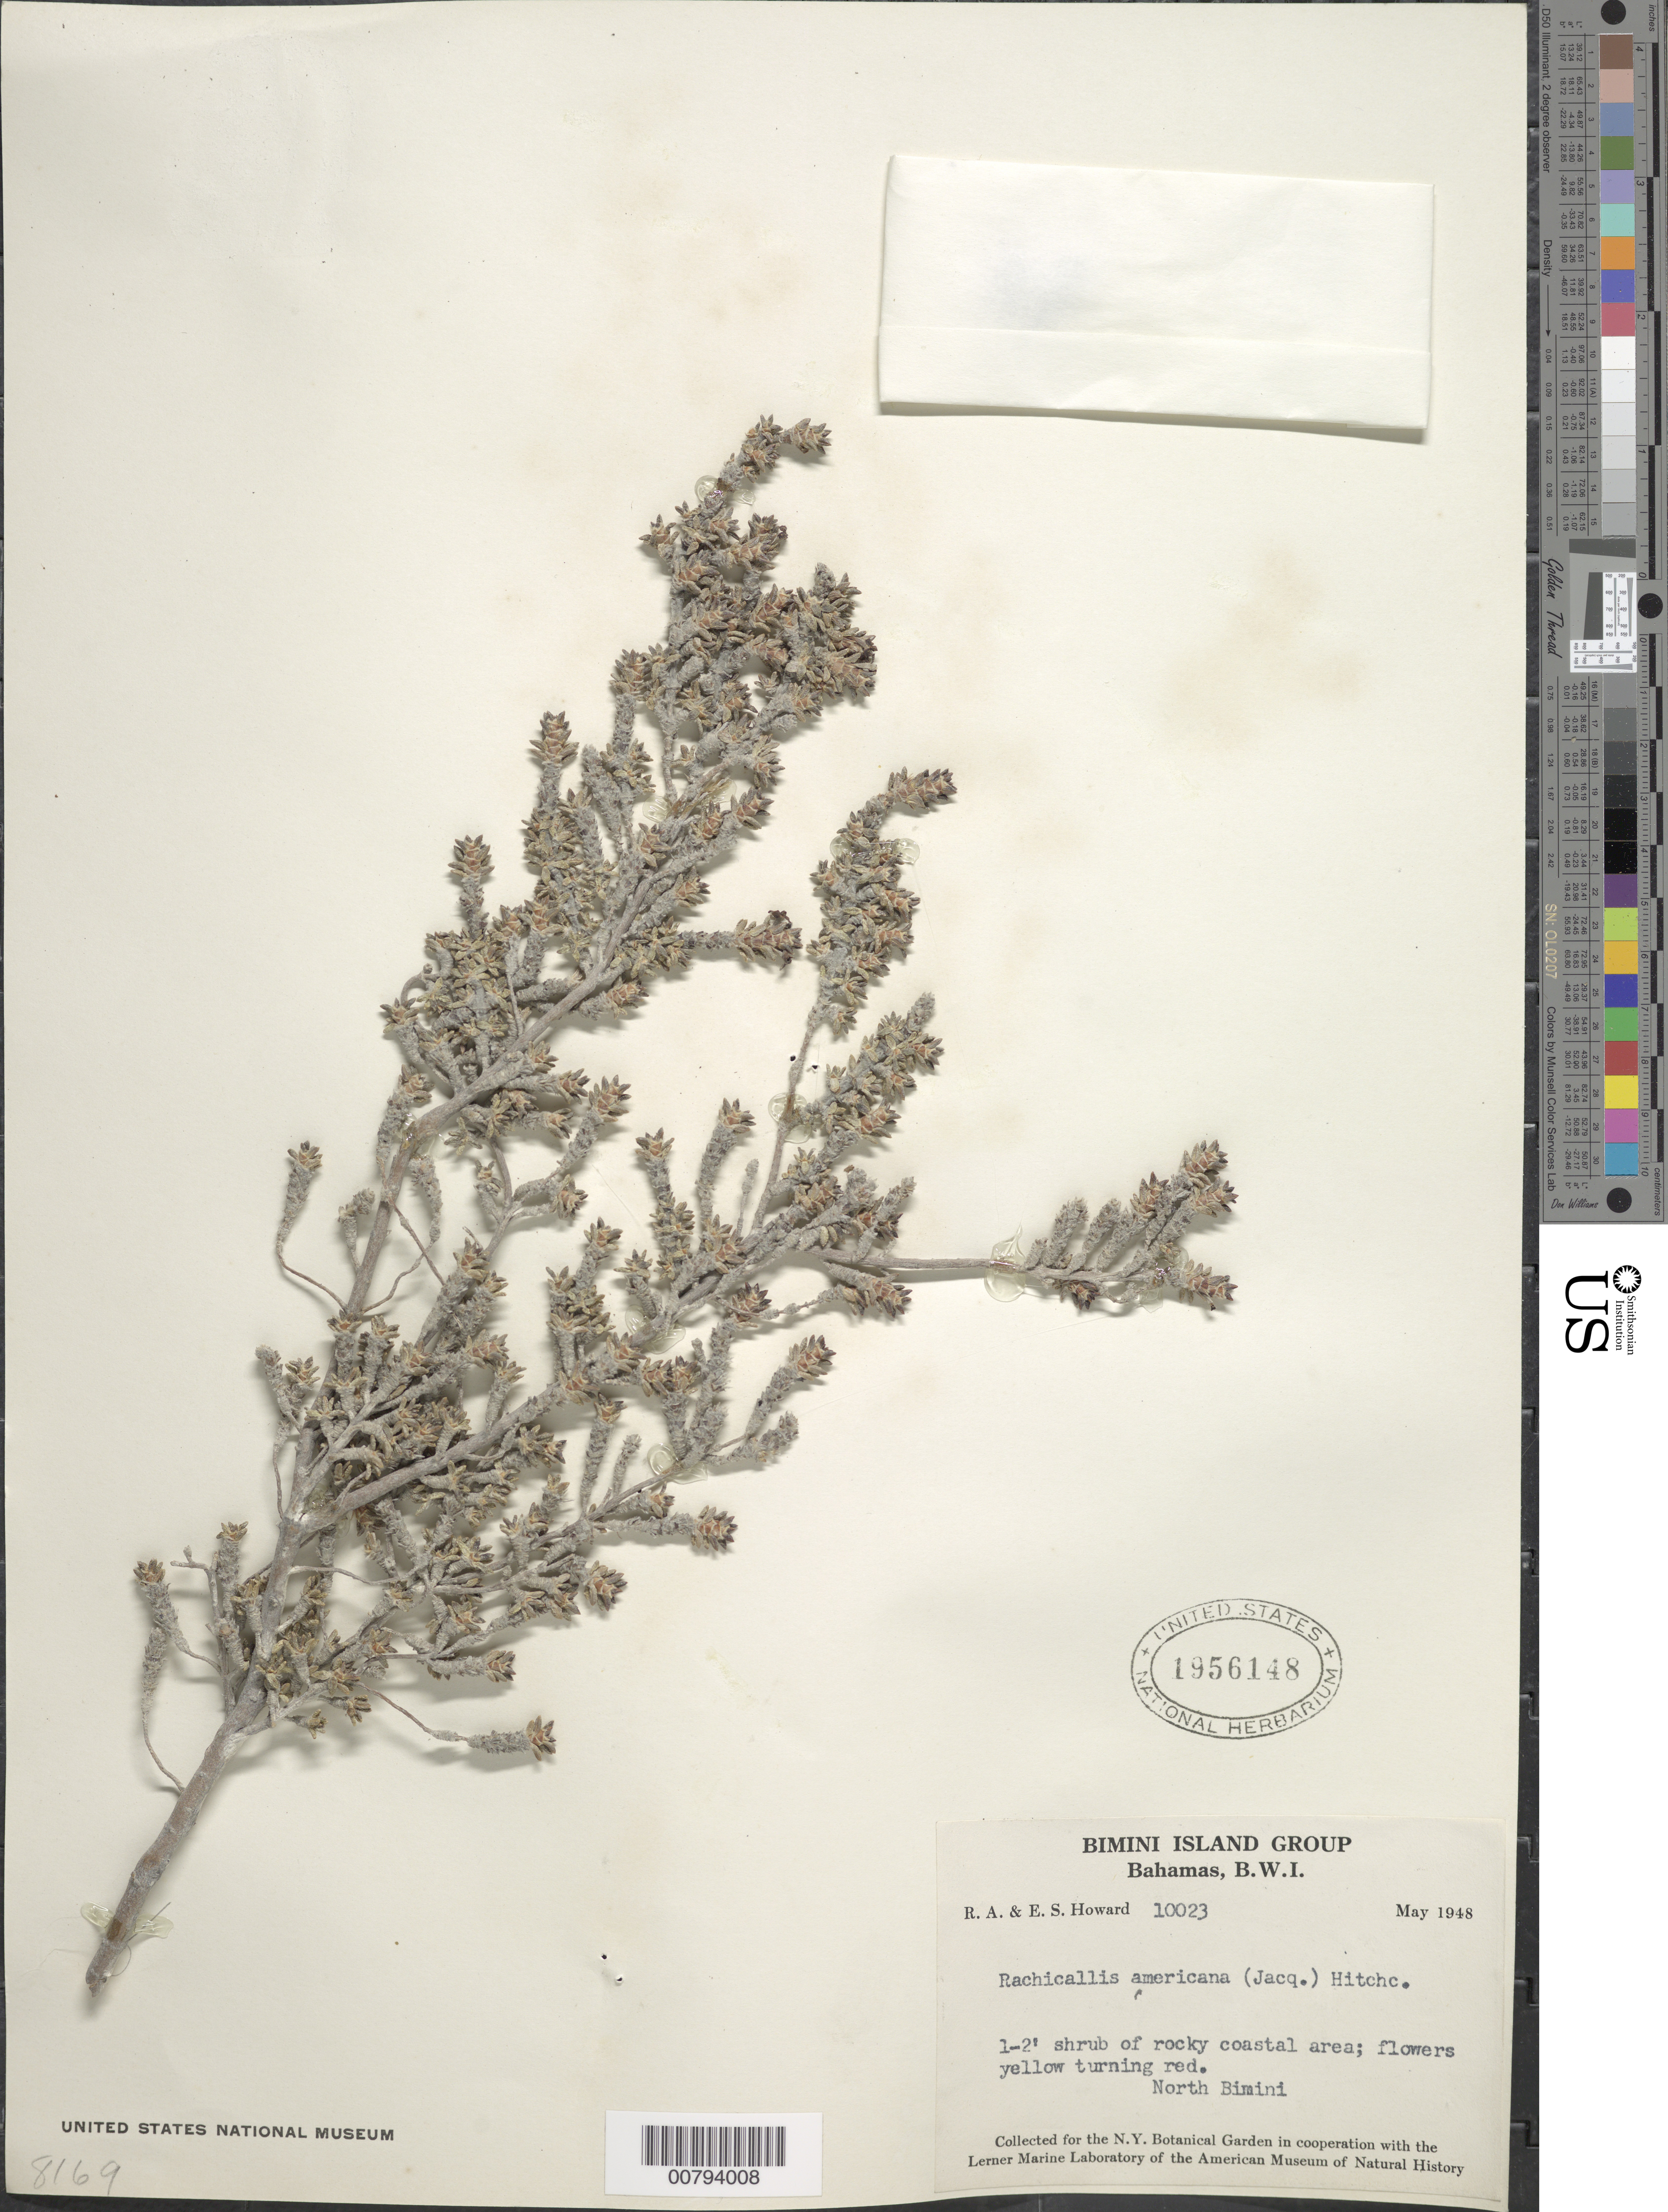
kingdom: Plantae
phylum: Tracheophyta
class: Magnoliopsida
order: Gentianales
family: Rubiaceae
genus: Rachicallis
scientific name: Rachicallis americana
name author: (Jacq.) Hitchc.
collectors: R. A. Howard & E. S. Howard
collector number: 10023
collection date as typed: May 1948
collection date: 1948-05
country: Bahamas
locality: North Bimini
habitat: Rocky coastal area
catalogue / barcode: US 1956148